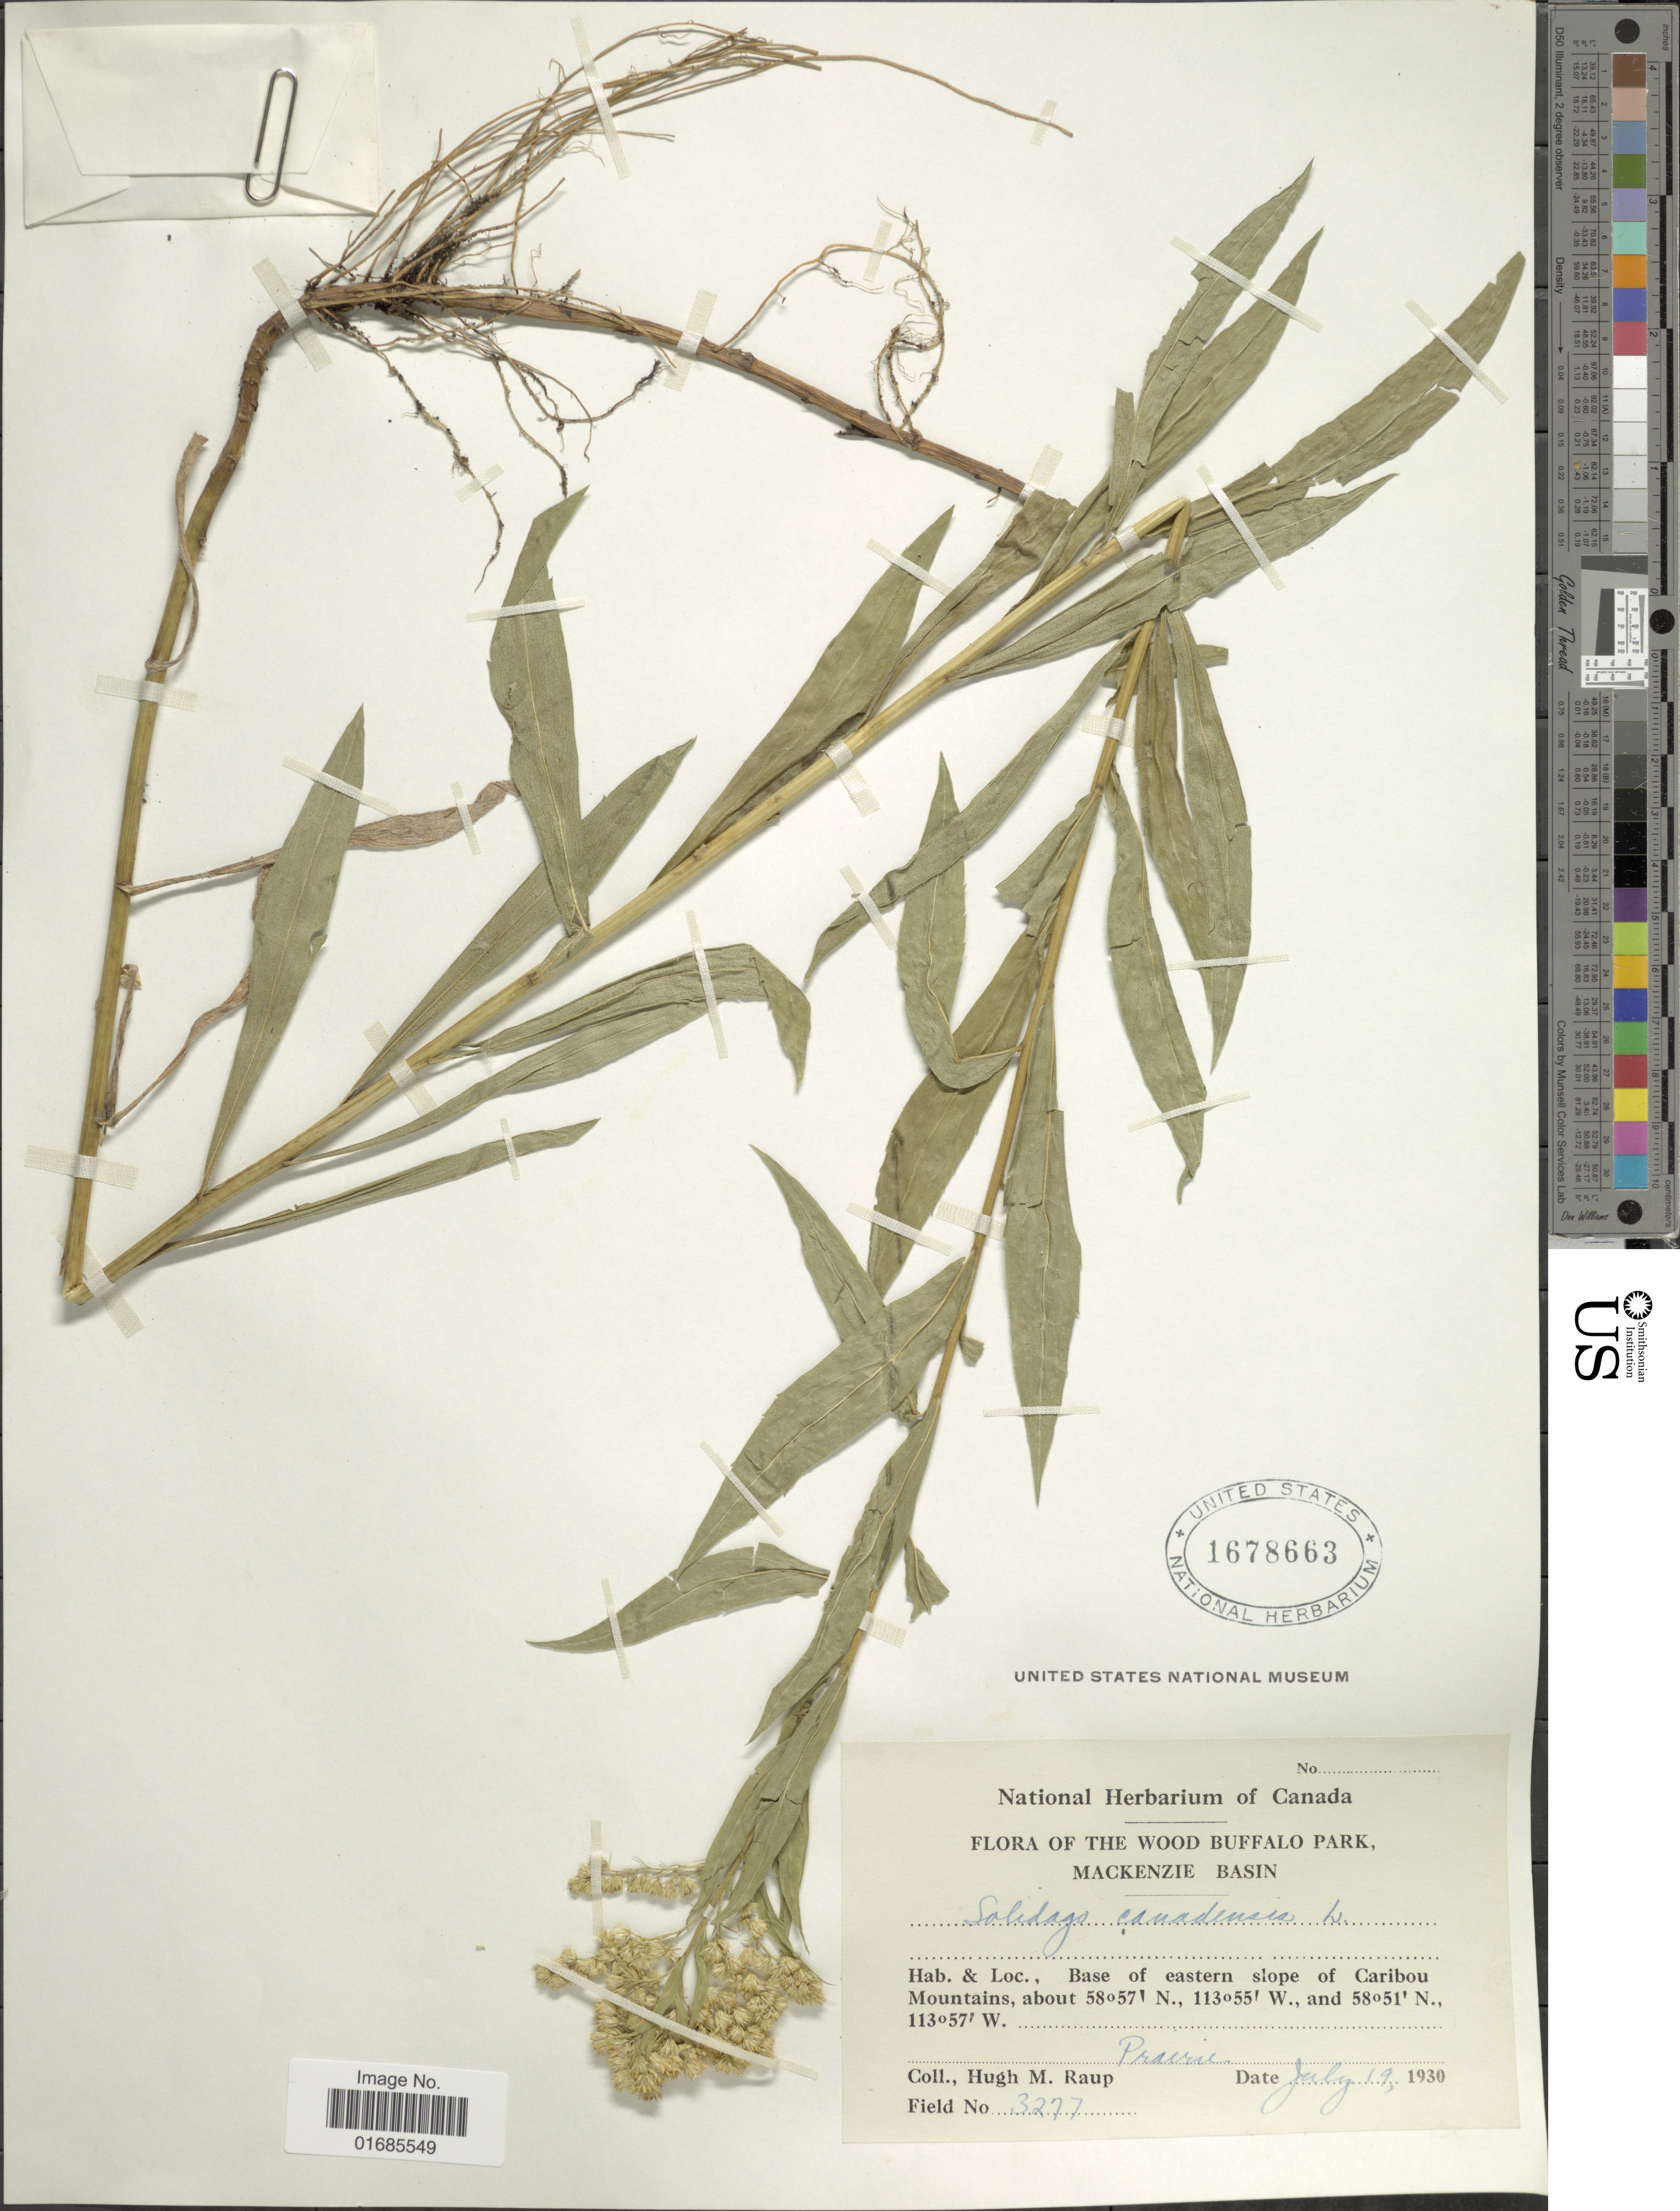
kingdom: Plantae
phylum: Tracheophyta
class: Magnoliopsida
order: Asterales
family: Asteraceae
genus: Solidago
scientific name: Solidago canadensis var. salebrosa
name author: (Piper) M.E. Jones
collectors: H. Raup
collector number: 3277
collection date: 1930-07-19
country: Canada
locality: Woof Buffalo Park, Mackenzie Basin, base of eastern slope of Caribou Mountains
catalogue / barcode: US 1678663